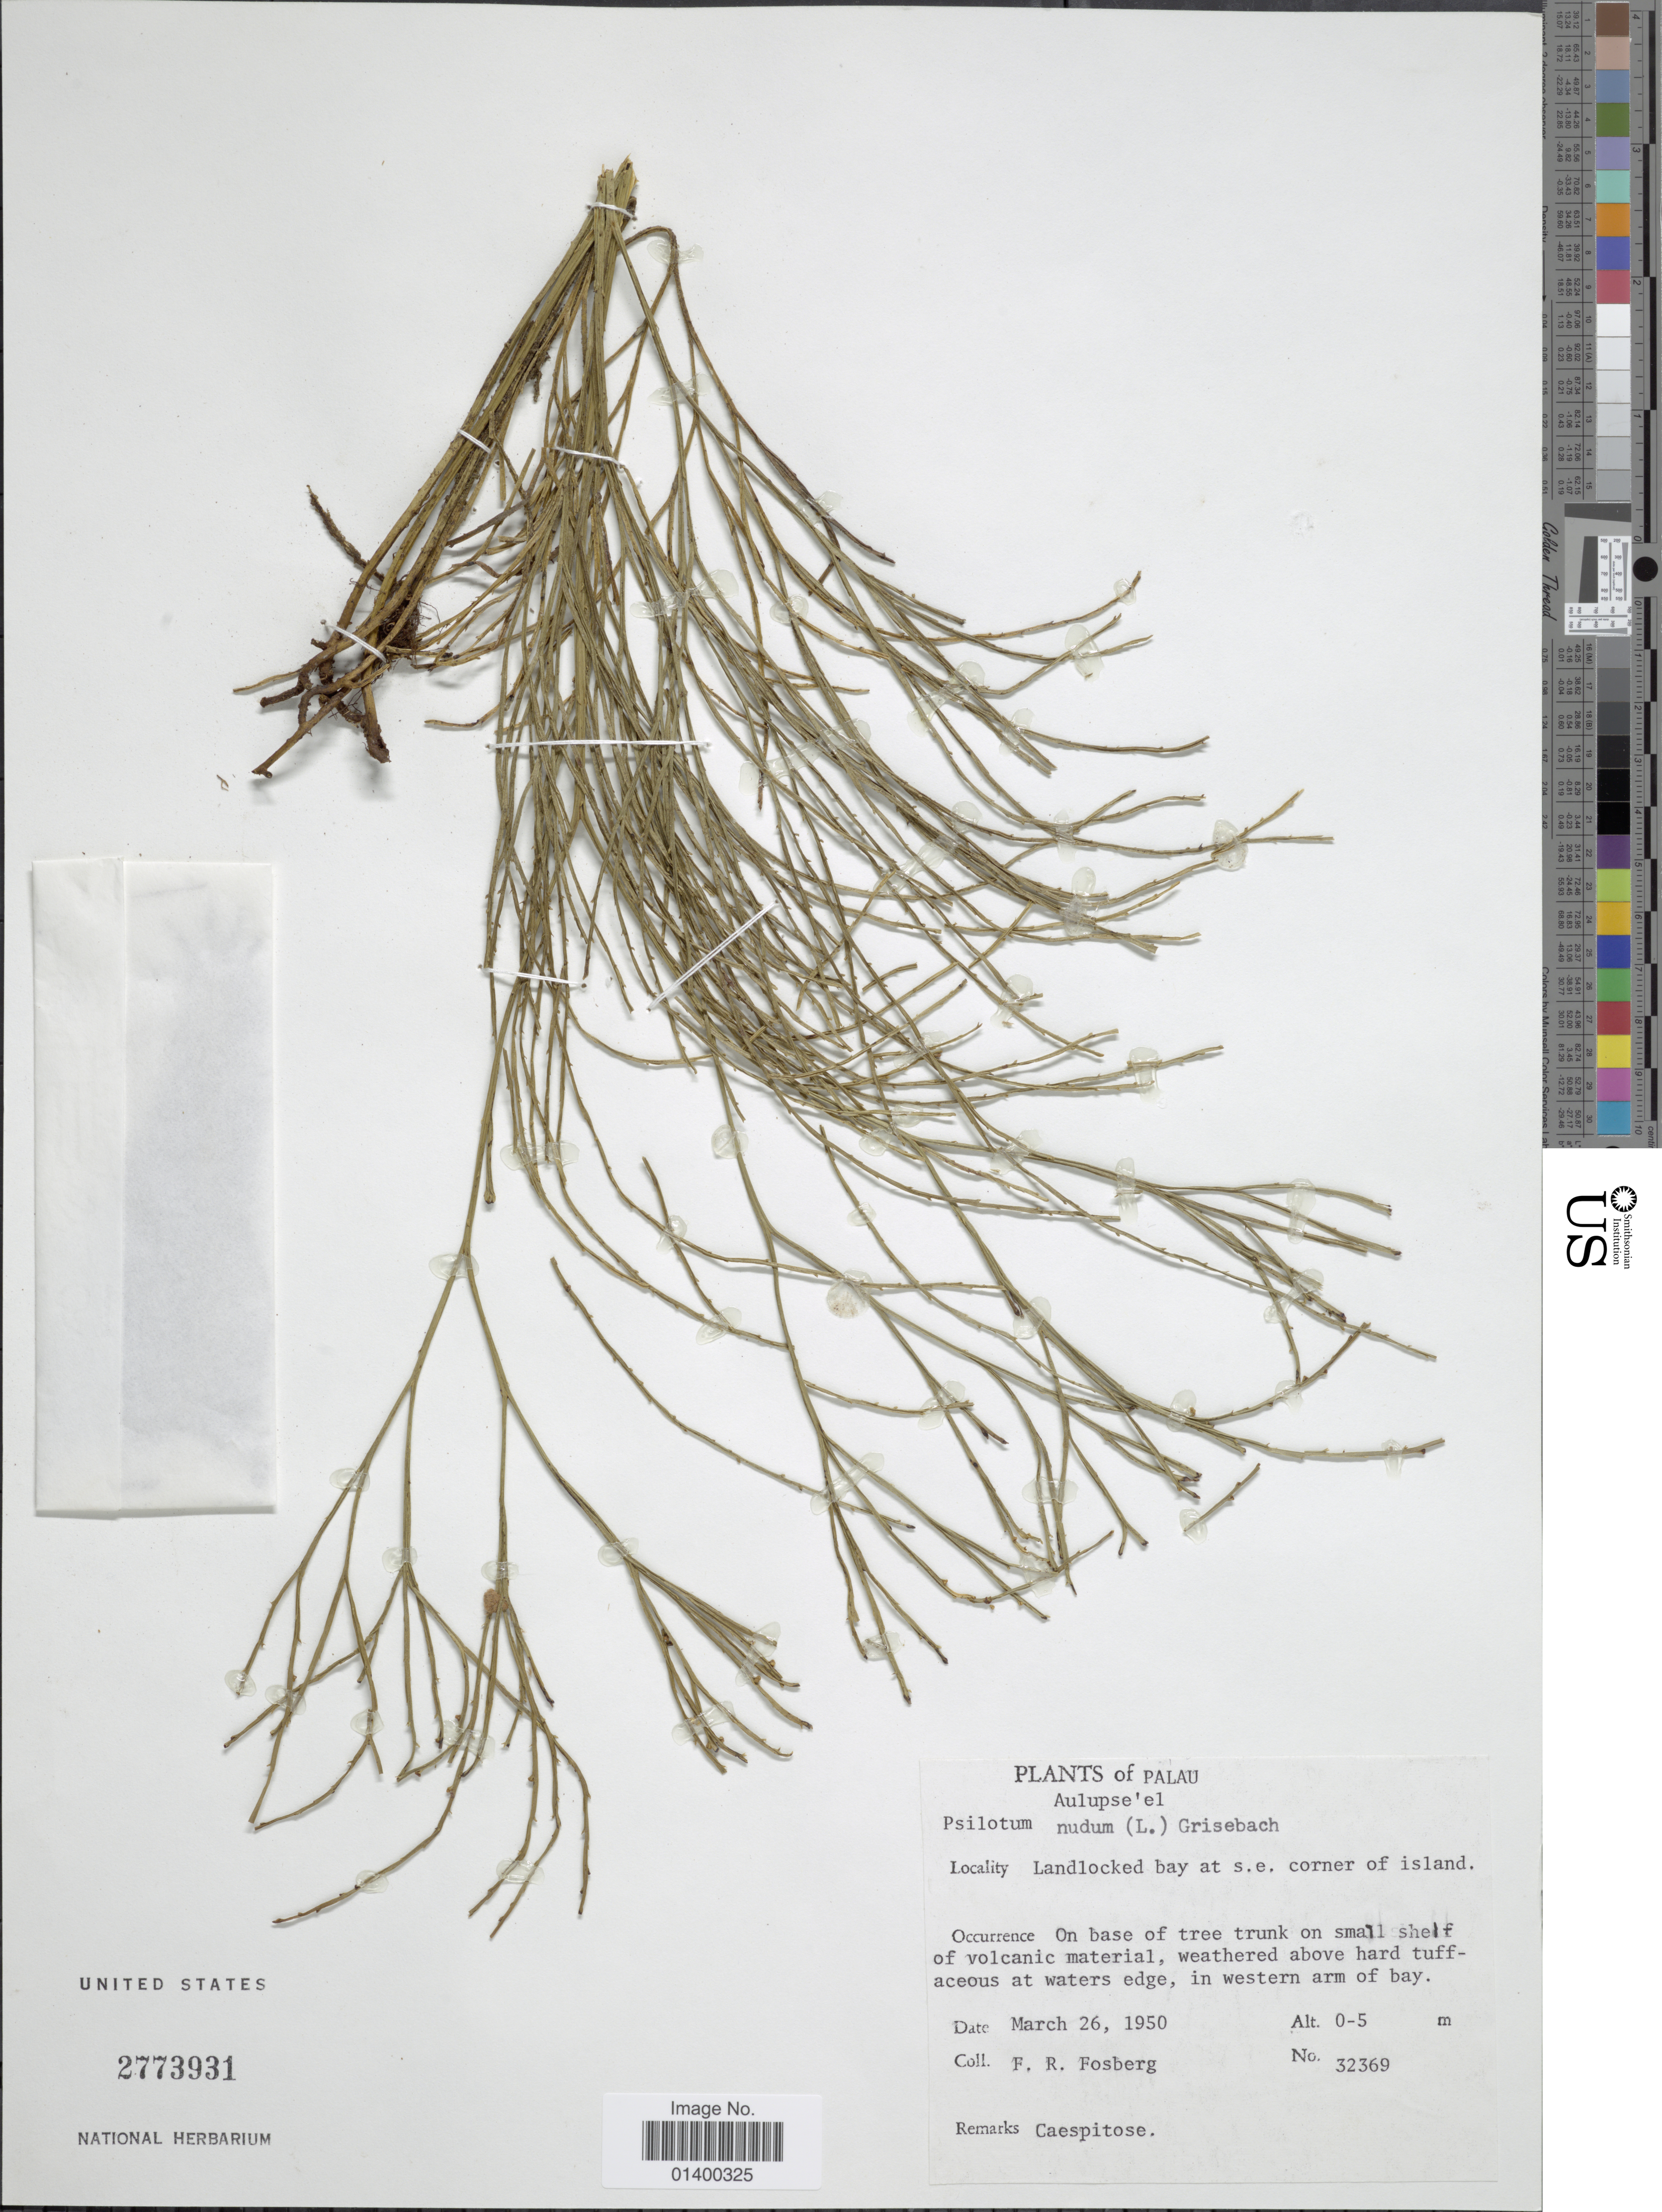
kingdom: Plantae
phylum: Tracheophyta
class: Polypodiopsida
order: Psilotales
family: Psilotaceae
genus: Psilotum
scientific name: Psilotum nudum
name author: (L.) P. Beauv.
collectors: F. R. Fosberg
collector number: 32369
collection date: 1950-03-26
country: Micronesia, Federated States of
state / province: Palau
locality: Aulupse'el, Landlocked bay at s.e. corner of island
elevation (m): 0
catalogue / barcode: US 2773931